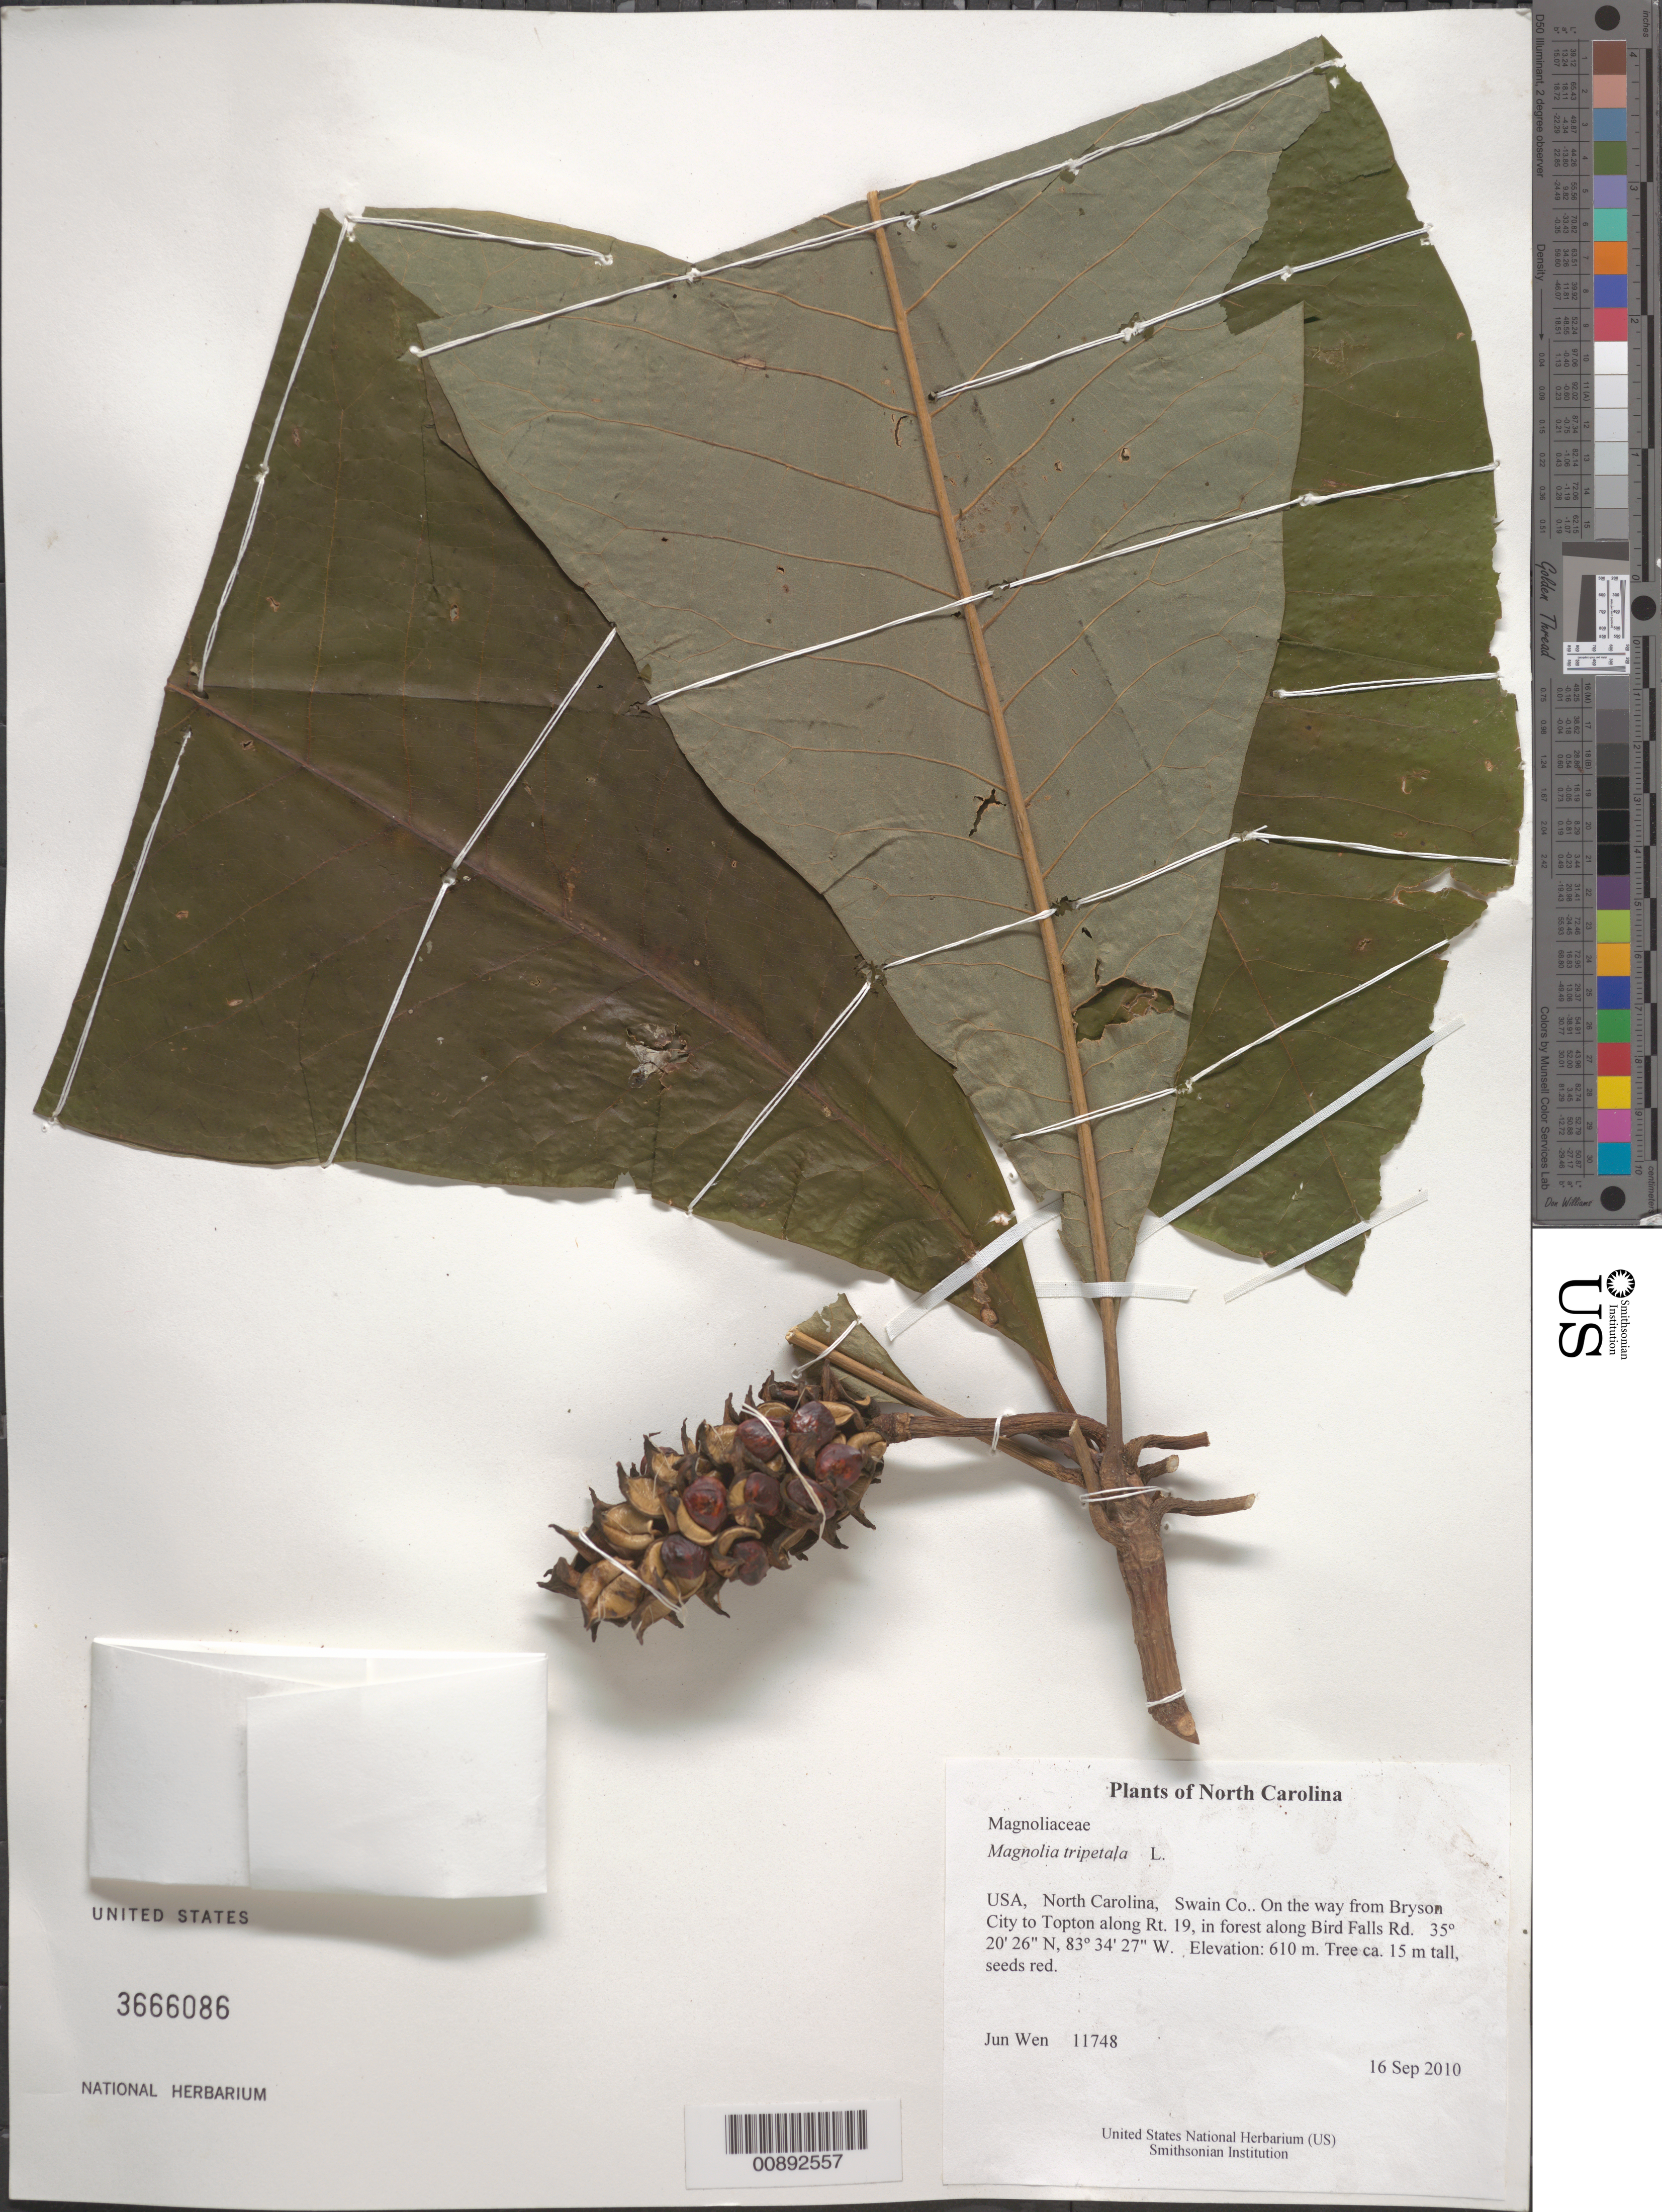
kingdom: Plantae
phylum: Tracheophyta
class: Magnoliopsida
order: Magnoliales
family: Magnoliaceae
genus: Magnolia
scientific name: Magnolia tripetala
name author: L.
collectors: J. Wen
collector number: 11748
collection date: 2010-09-16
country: United States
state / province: North Carolina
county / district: Swain Co.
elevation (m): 610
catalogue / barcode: US 3666086